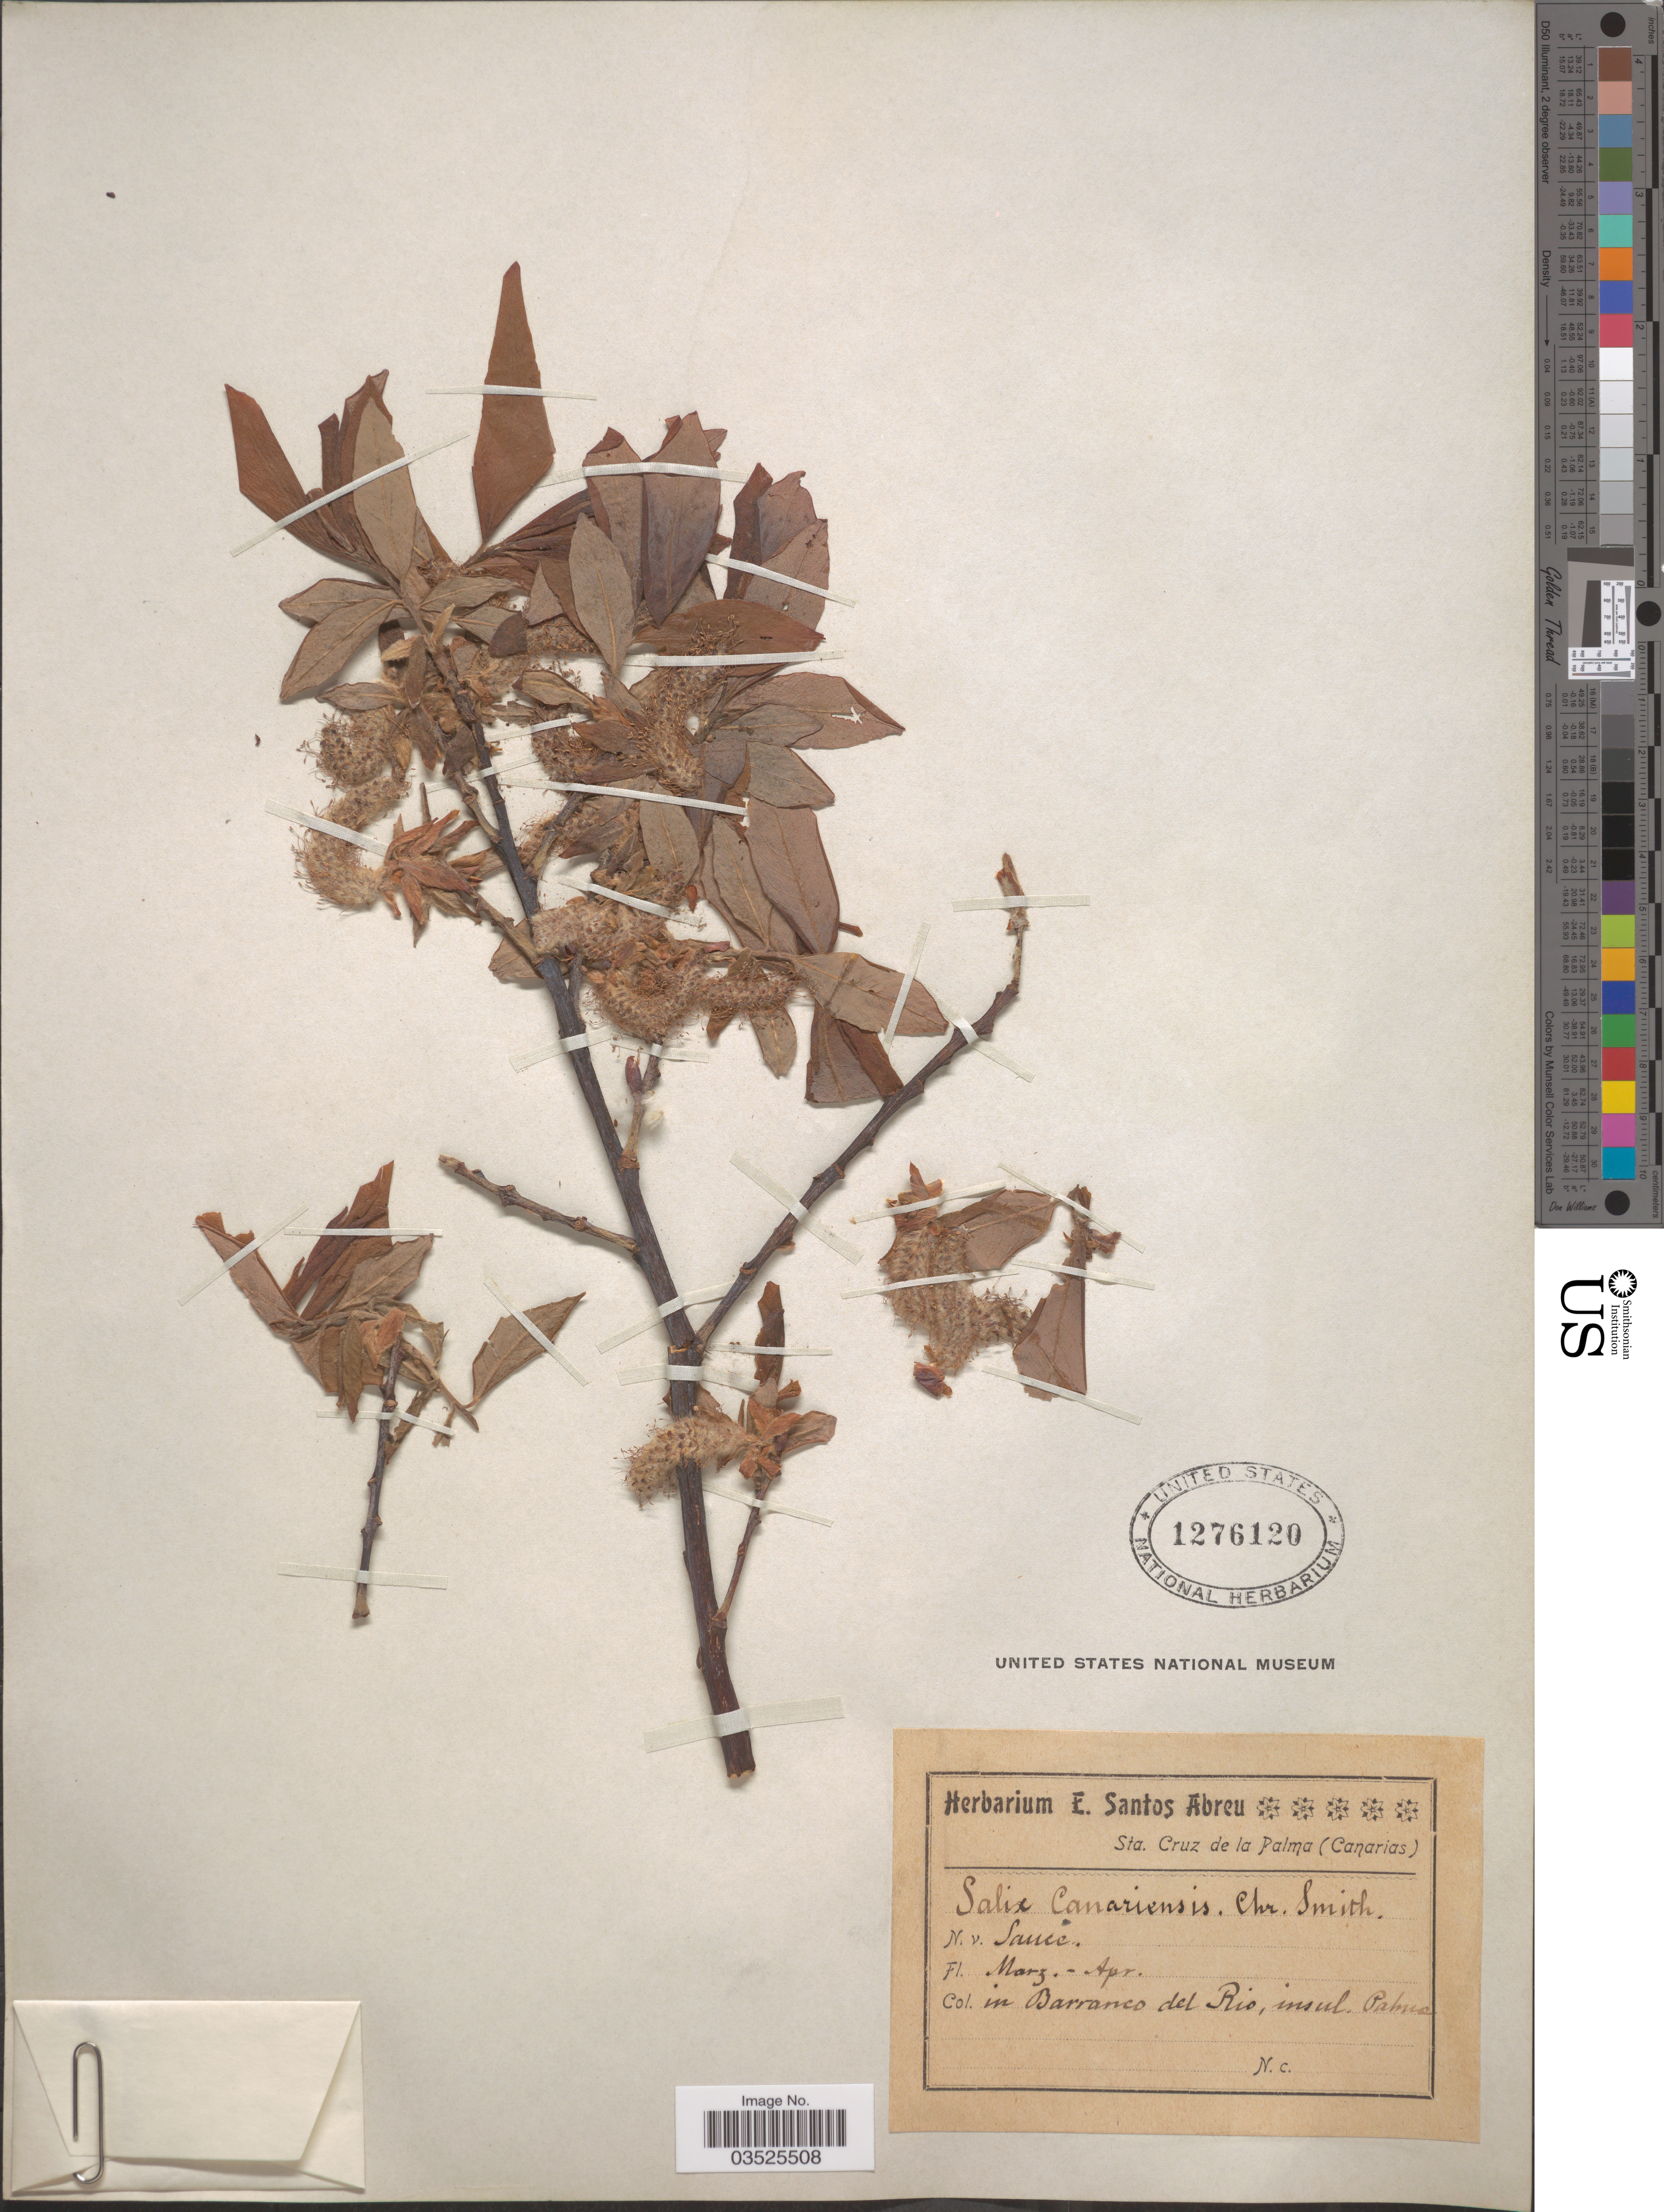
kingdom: Plantae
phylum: Tracheophyta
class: Magnoliopsida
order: Malpighiales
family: Salicaceae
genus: Salix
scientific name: Salix canariensis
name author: C. Sm. ex Link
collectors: ex herb. E. Santos Abrue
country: Spain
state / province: Canarias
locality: In Barranco del Rio, insul. Palma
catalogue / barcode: US 1276120